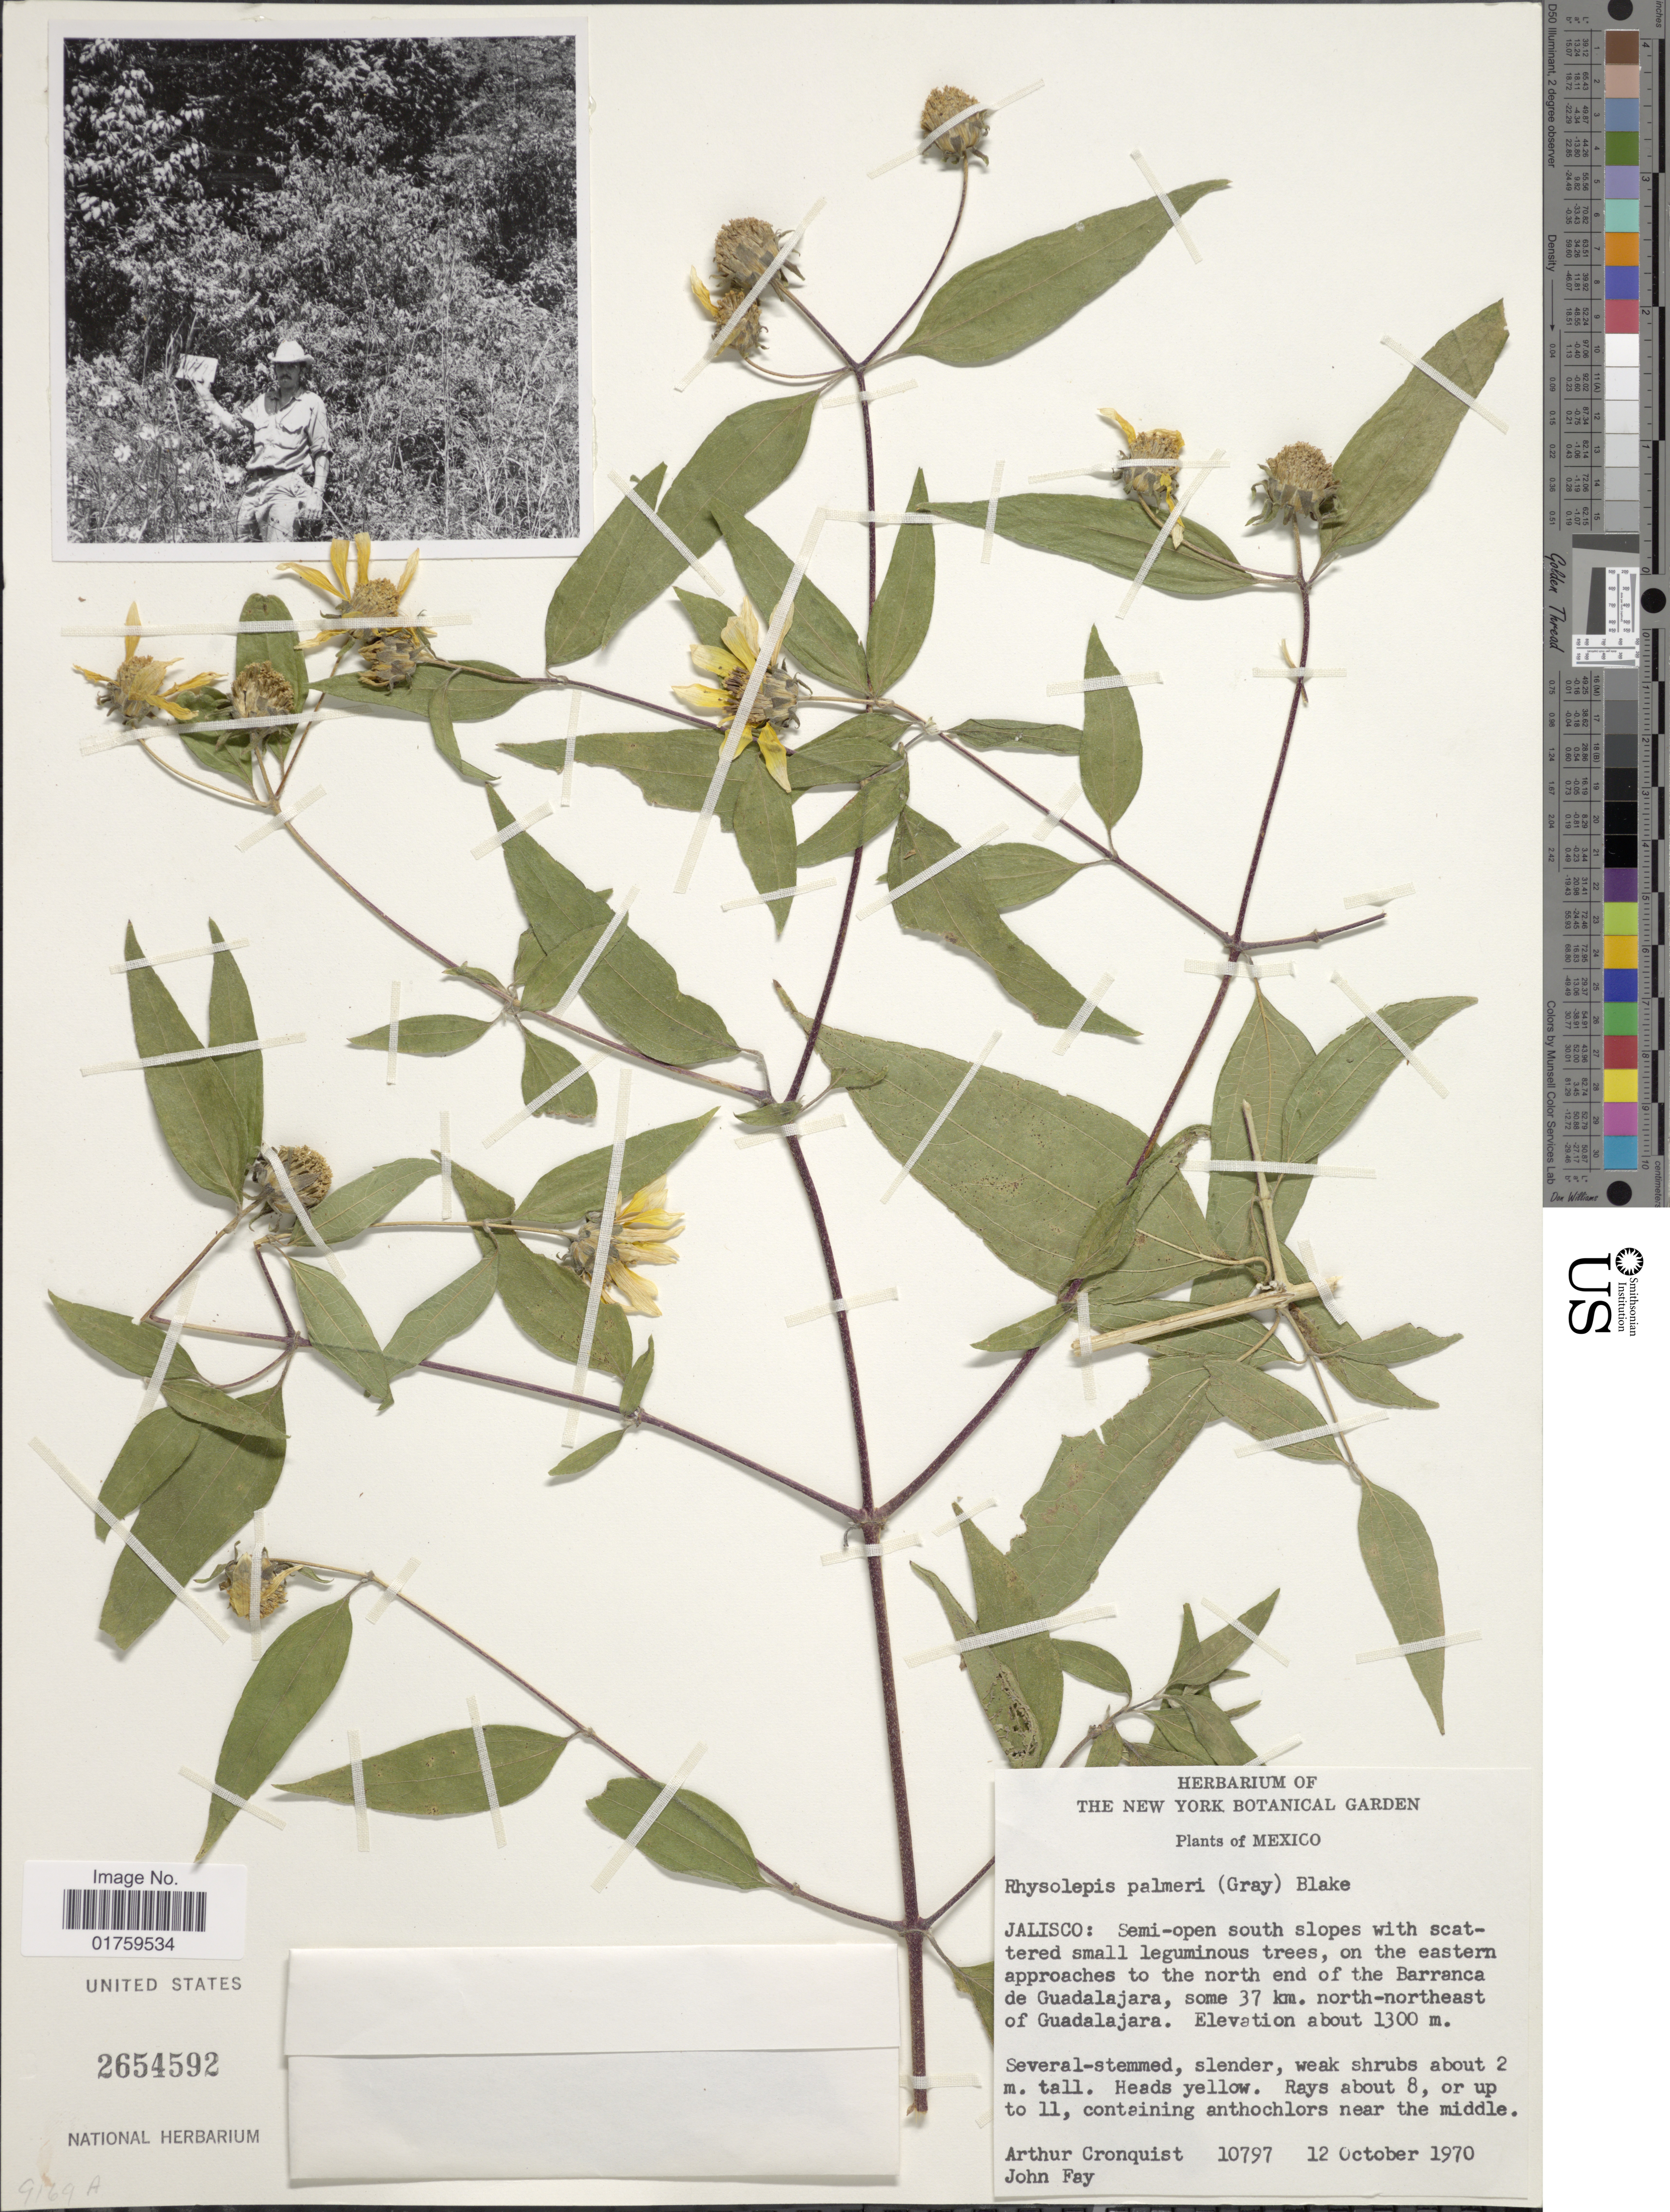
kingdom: Plantae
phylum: Tracheophyta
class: Magnoliopsida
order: Asterales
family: Asteraceae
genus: Rhysolepis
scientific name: Rhysolepis palmeri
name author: (A. Gray) Blake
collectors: A. J. Cronquist & J. M. Fay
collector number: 10797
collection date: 1970-10-12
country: Mexico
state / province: Jalisco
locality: Jalisco: Semi-open south slopes with scattered small leguminous trees, on the eastern approaches to the north end of the Barranca de Guadalajara, som 37 km. north-northeast of Guadalajara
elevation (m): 1300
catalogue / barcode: US 2654892